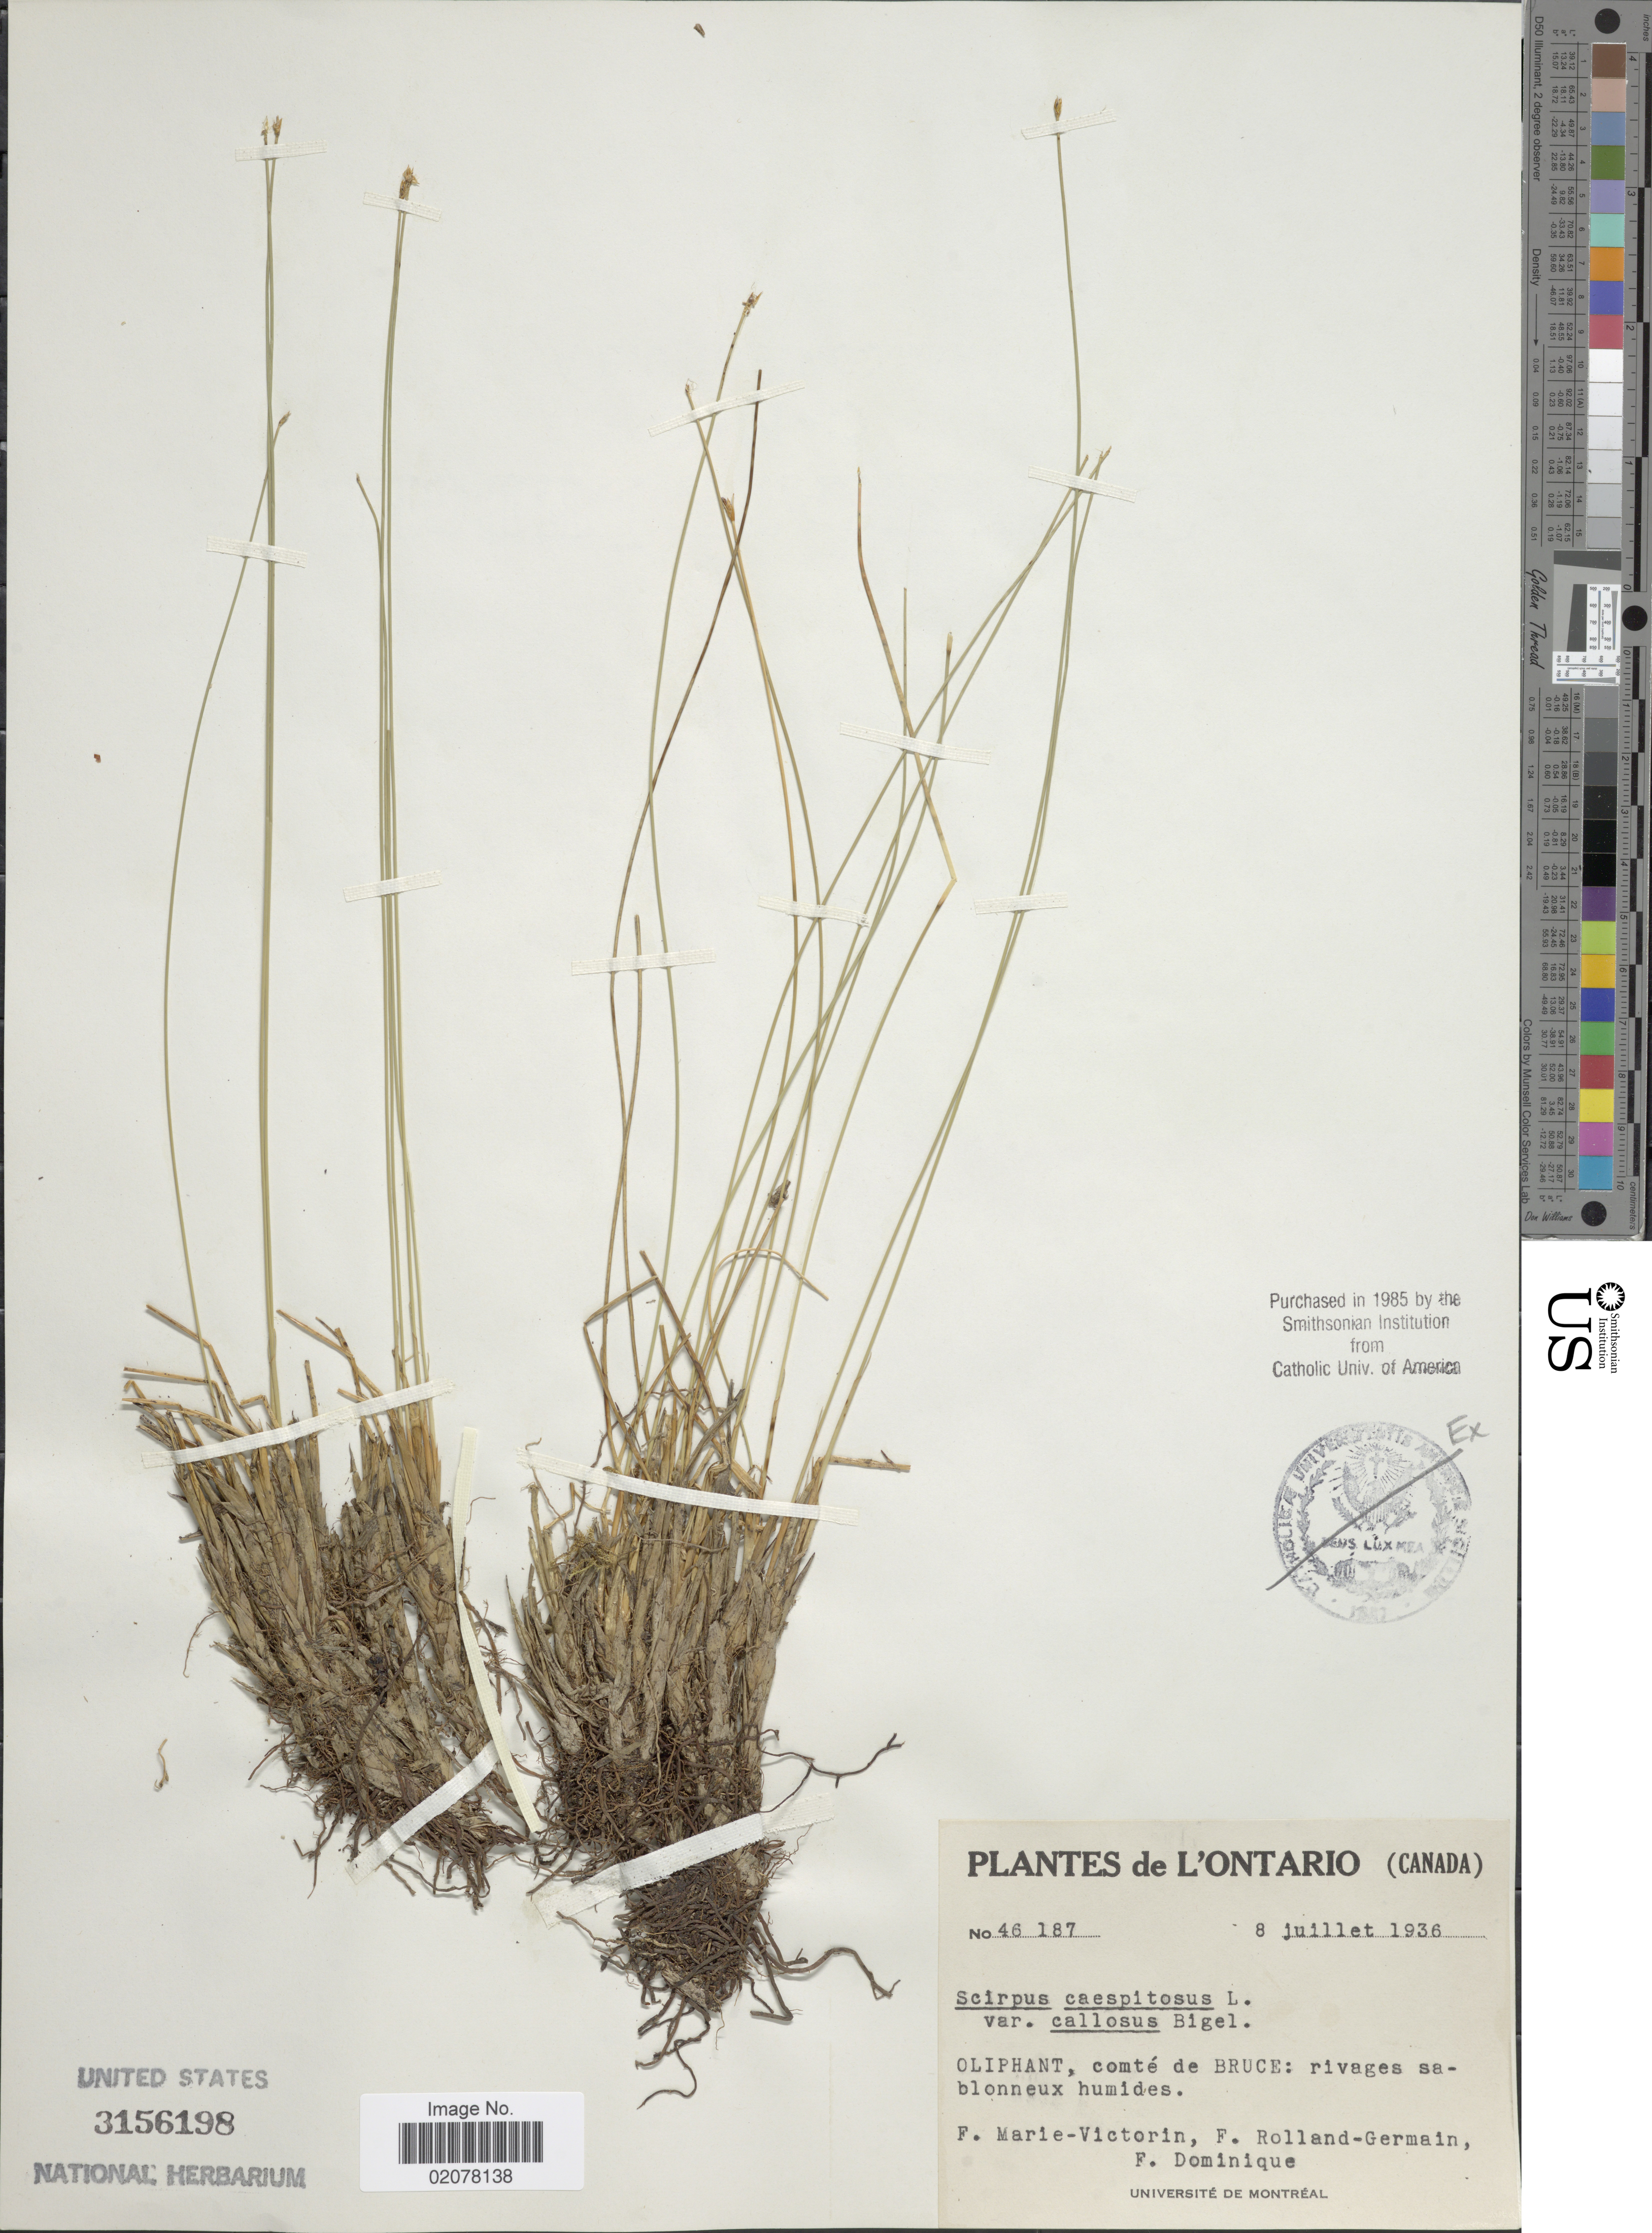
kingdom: Plantae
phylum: Tracheophyta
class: Liliopsida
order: Poales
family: Cyperaceae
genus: Trichophorum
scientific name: Trichophorum cespitosum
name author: (L.) Hartm.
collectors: F. Marie-Victorin, Rolland-Germain & F. Dominique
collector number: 46187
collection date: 1936-07-08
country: Canada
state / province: Ontario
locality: L'Ontario. Oliphant, comté de Bruce: rivages sablonneux humides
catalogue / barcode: US 3156198